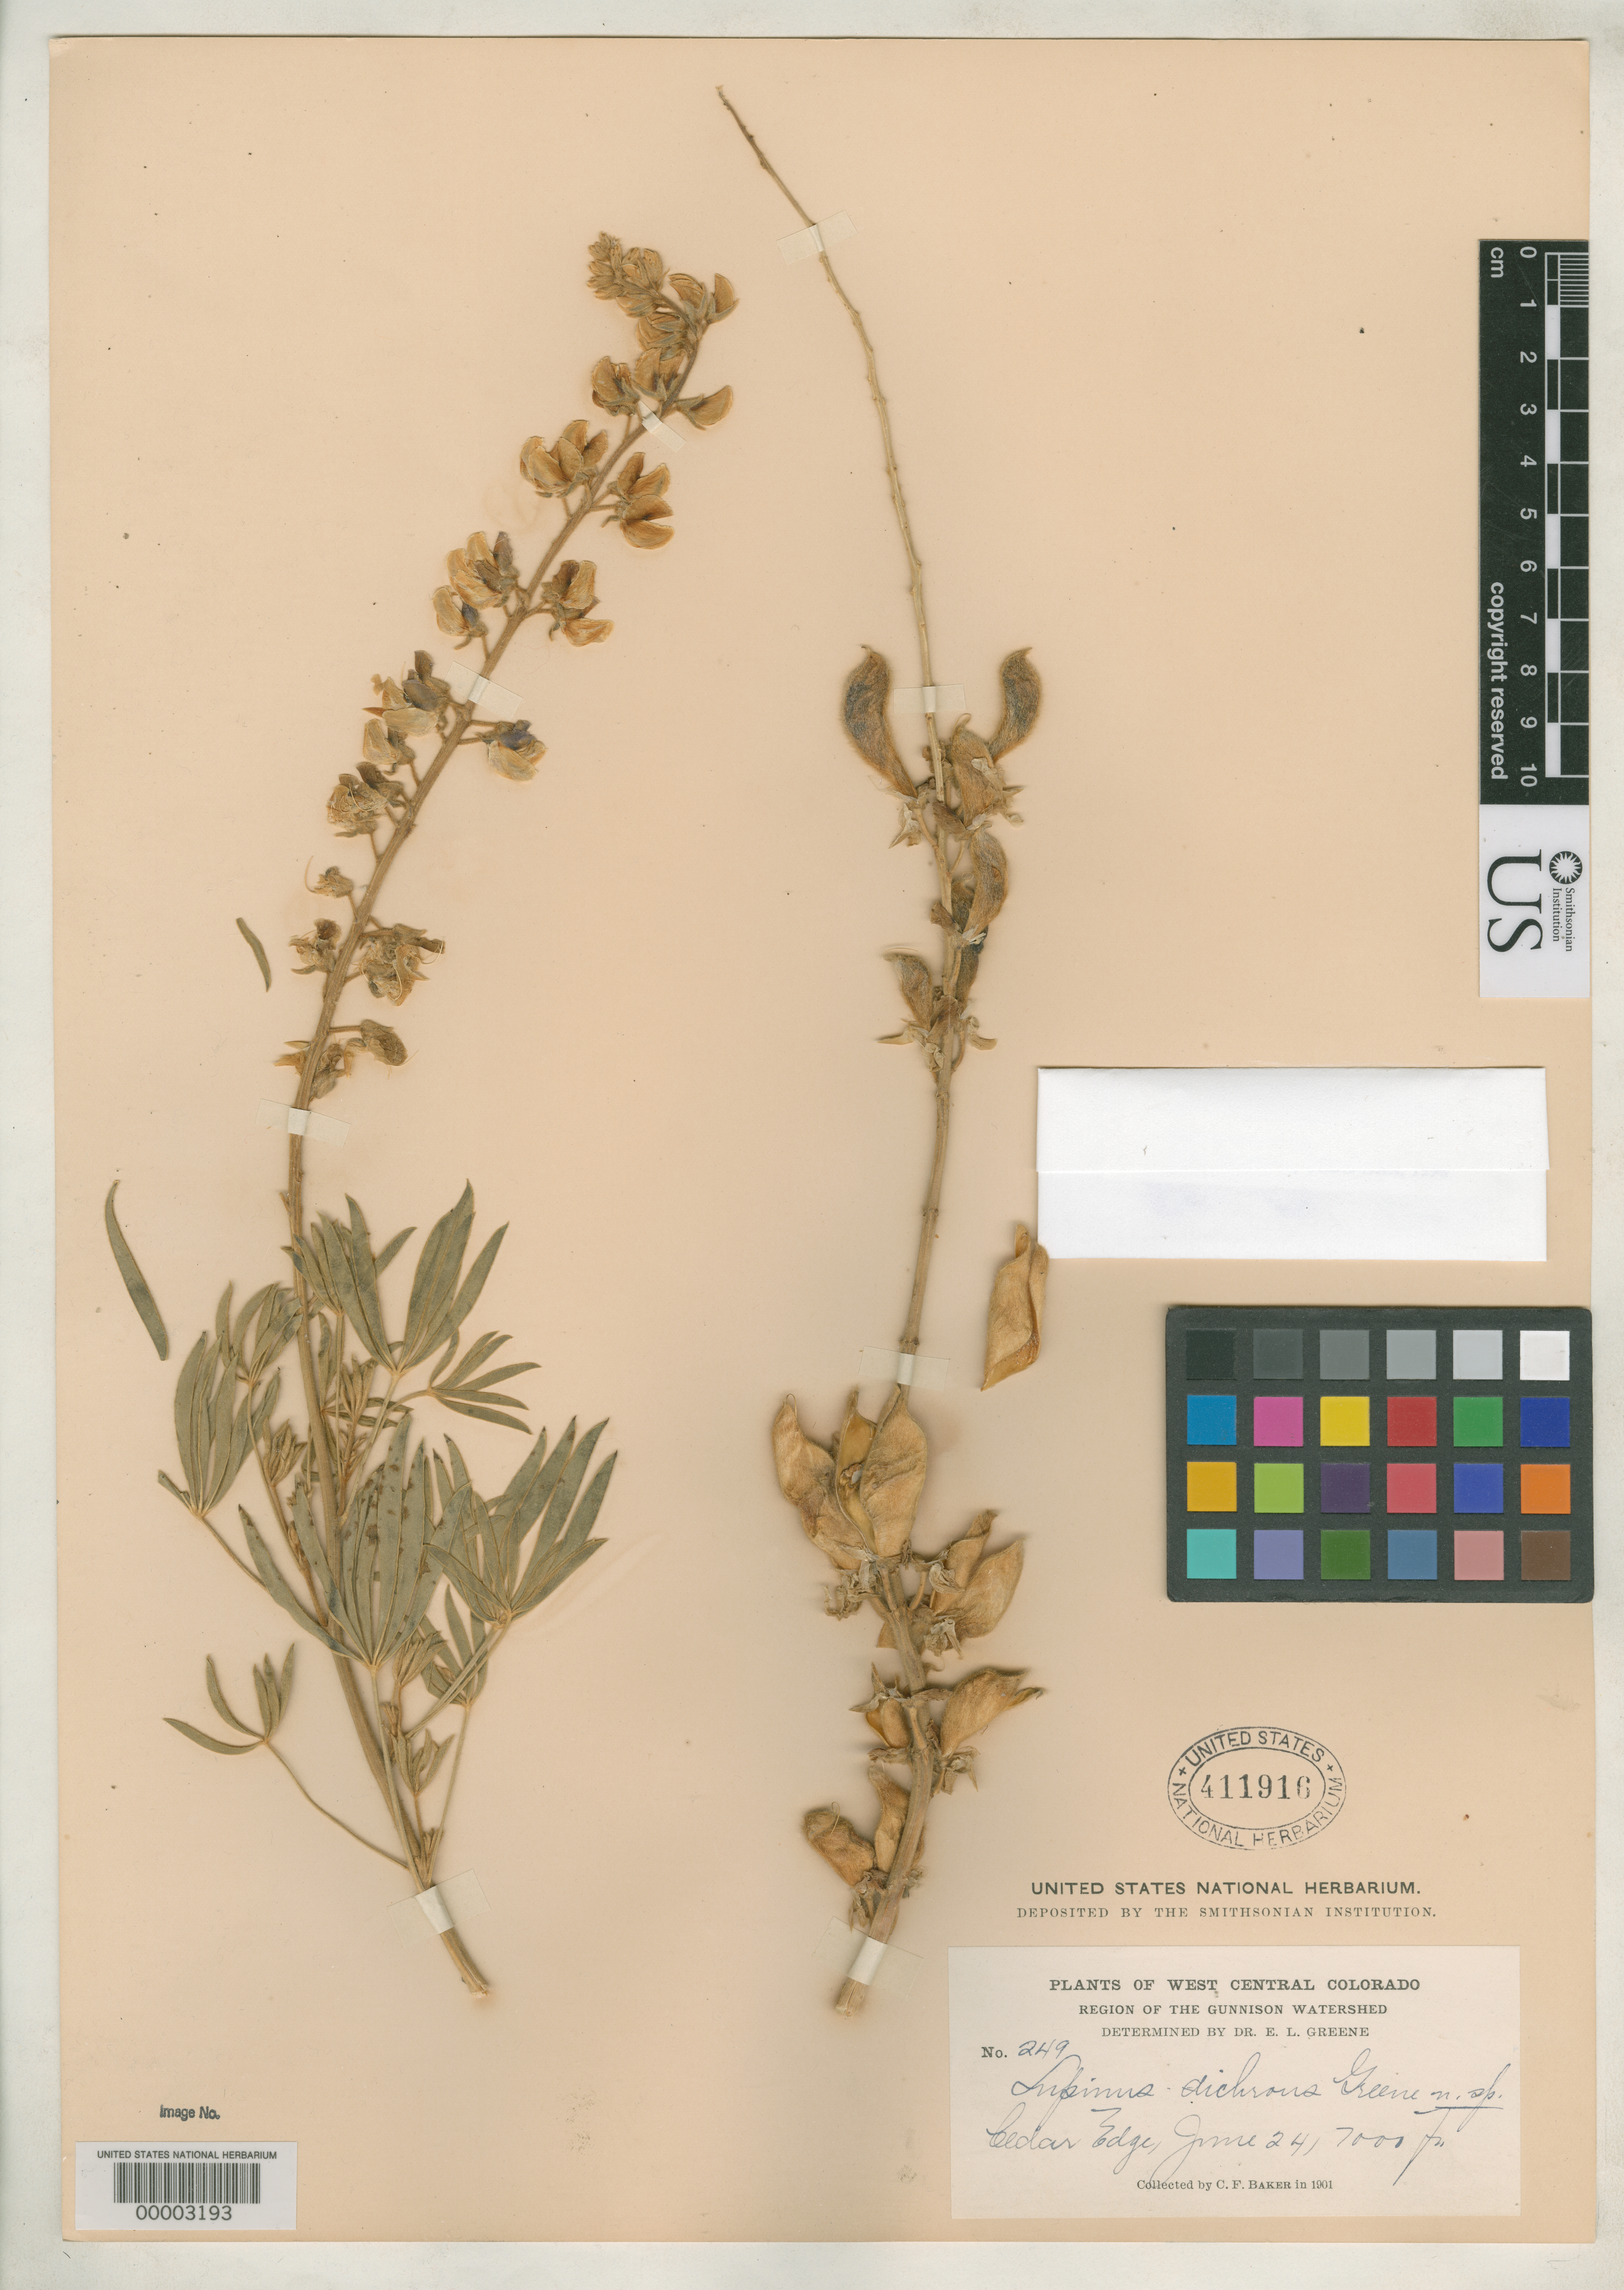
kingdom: Plantae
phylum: Tracheophyta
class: Magnoliopsida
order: Fabales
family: Fabaceae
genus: Lupinus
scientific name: Lupinus dichrous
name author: Greene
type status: Isotype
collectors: C. F. Baker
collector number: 249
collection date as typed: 24 Jun 1901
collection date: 1901-06-24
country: United States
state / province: Colorado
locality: Cedar edge, region of Gunnison Watershed.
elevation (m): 2134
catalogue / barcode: US 411916